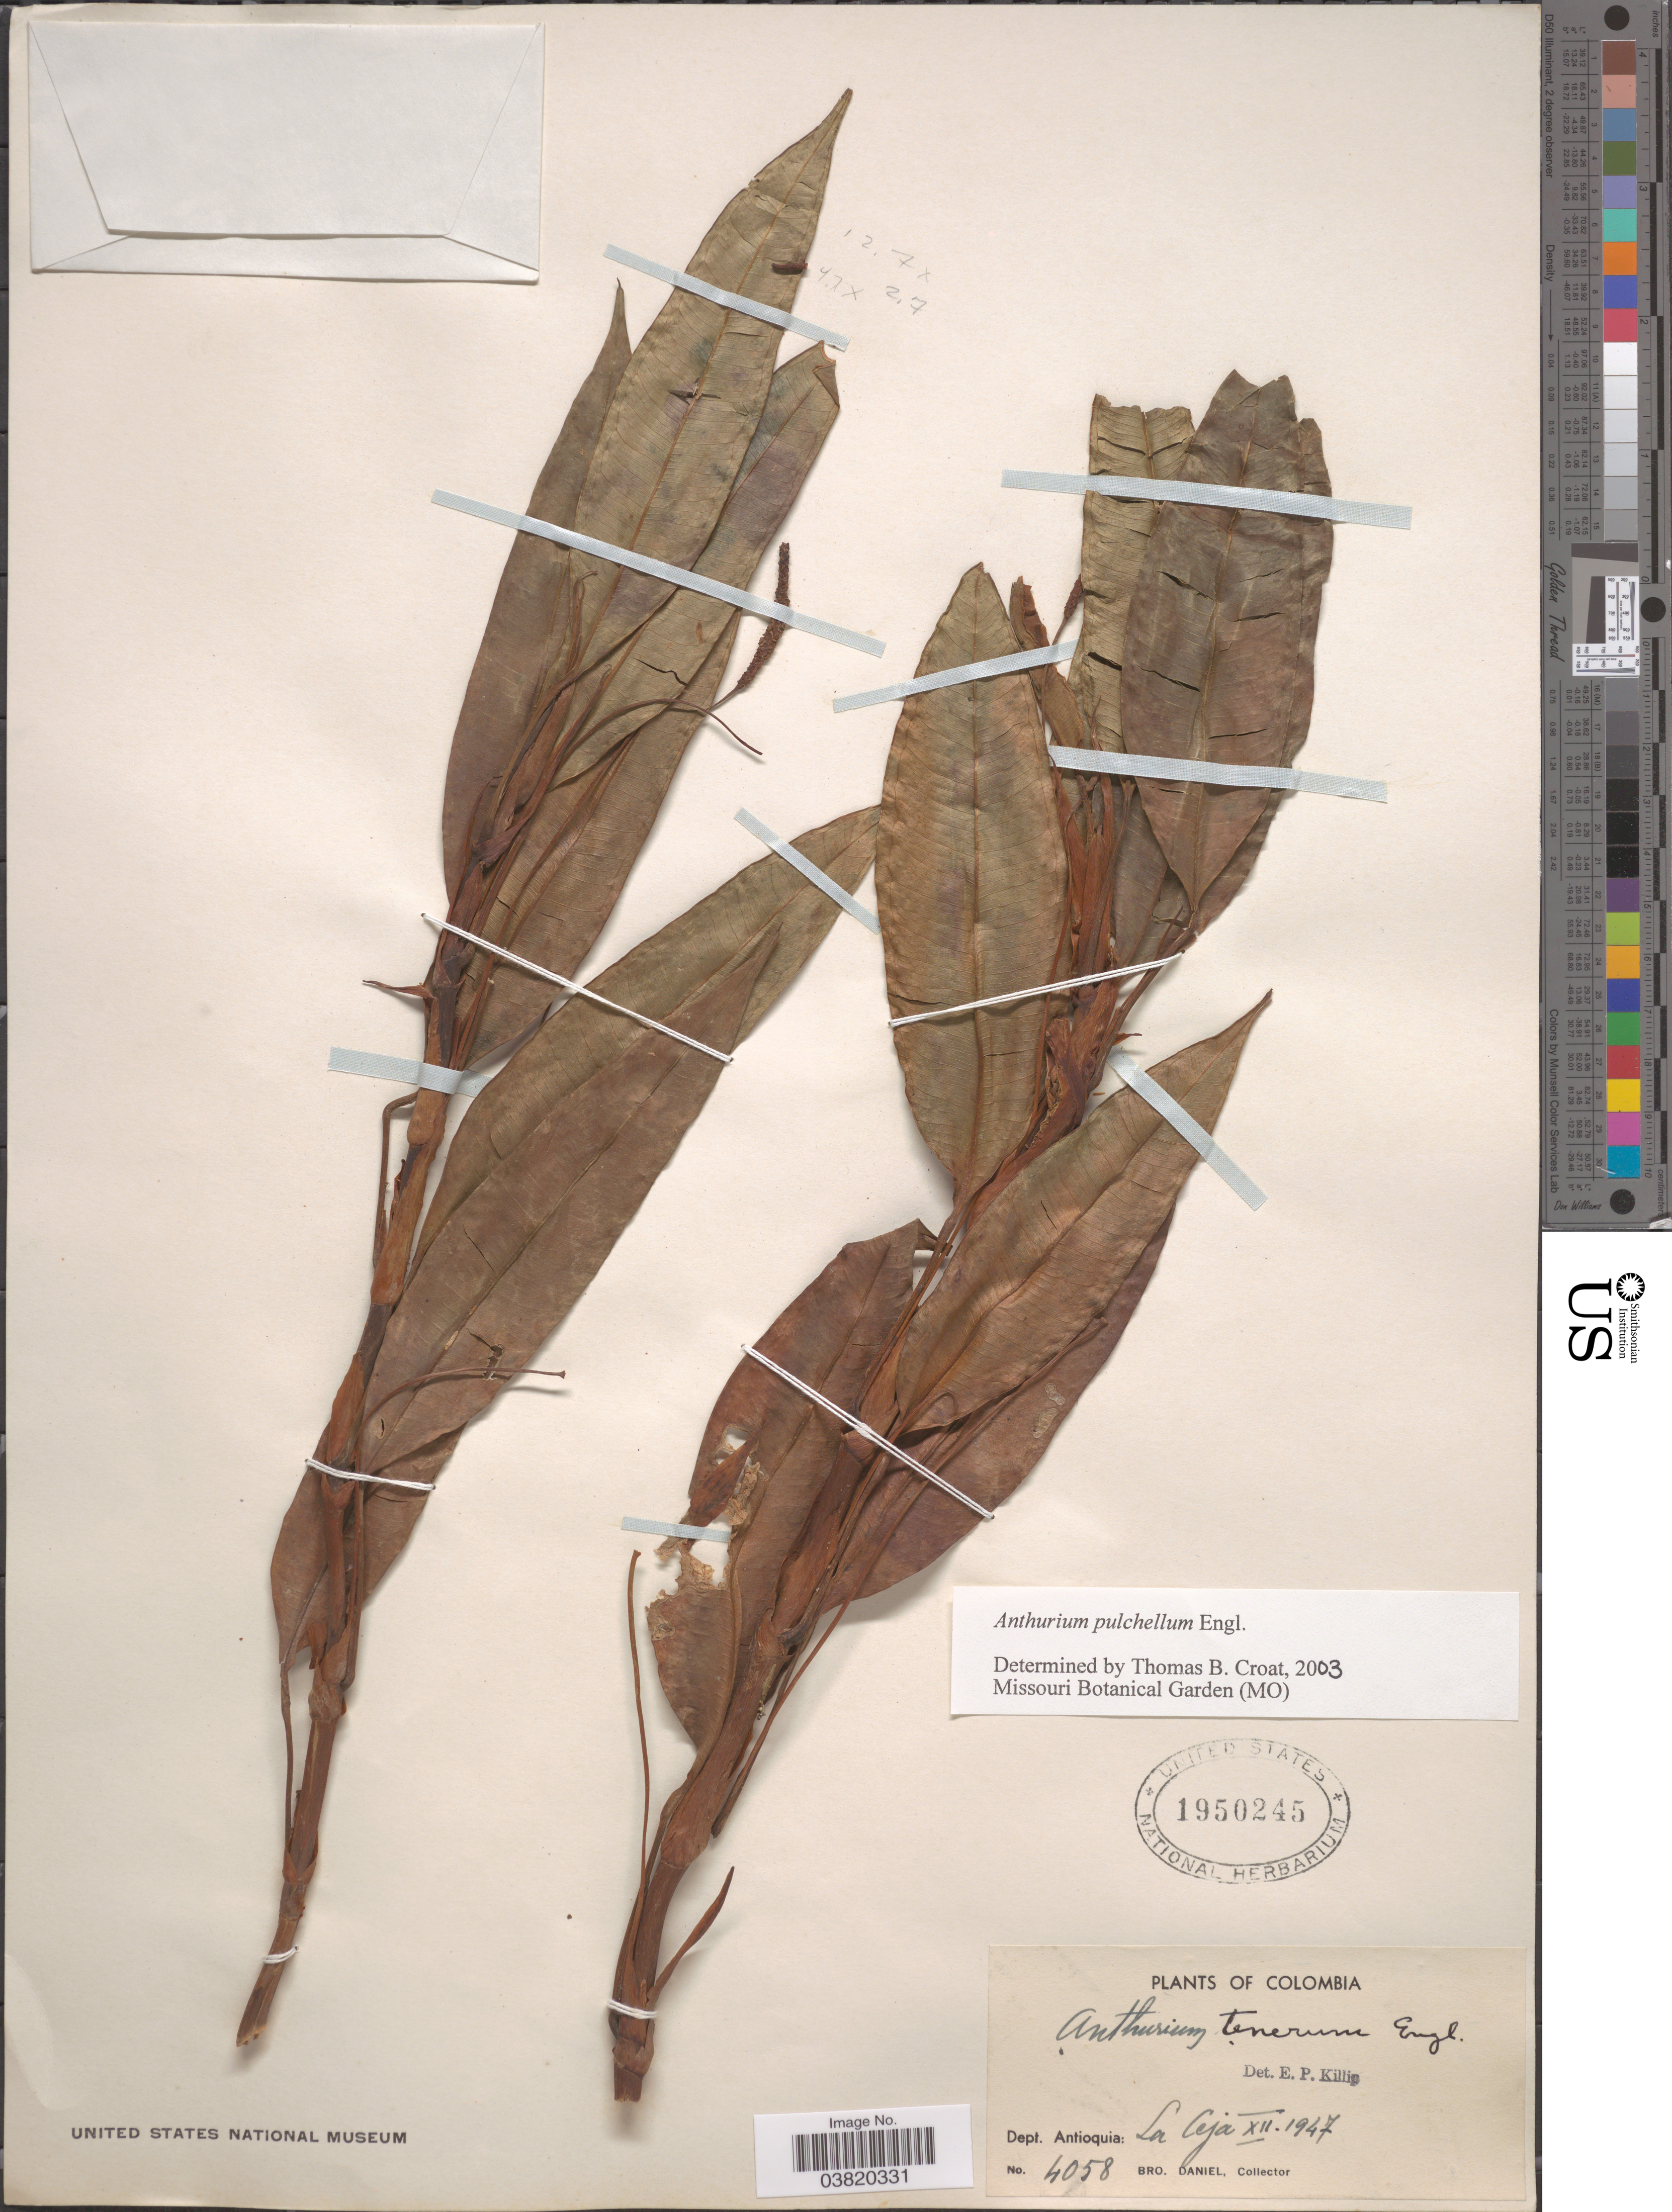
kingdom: Plantae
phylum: Tracheophyta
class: Liliopsida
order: Alismatales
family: Araceae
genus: Anthurium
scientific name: Anthurium pulchellum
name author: Engl.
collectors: Bro. Daniel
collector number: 4058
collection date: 1947-12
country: Colombia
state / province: Antioquia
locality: Dept. Antioquia: La Ceja.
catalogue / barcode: US 1950245